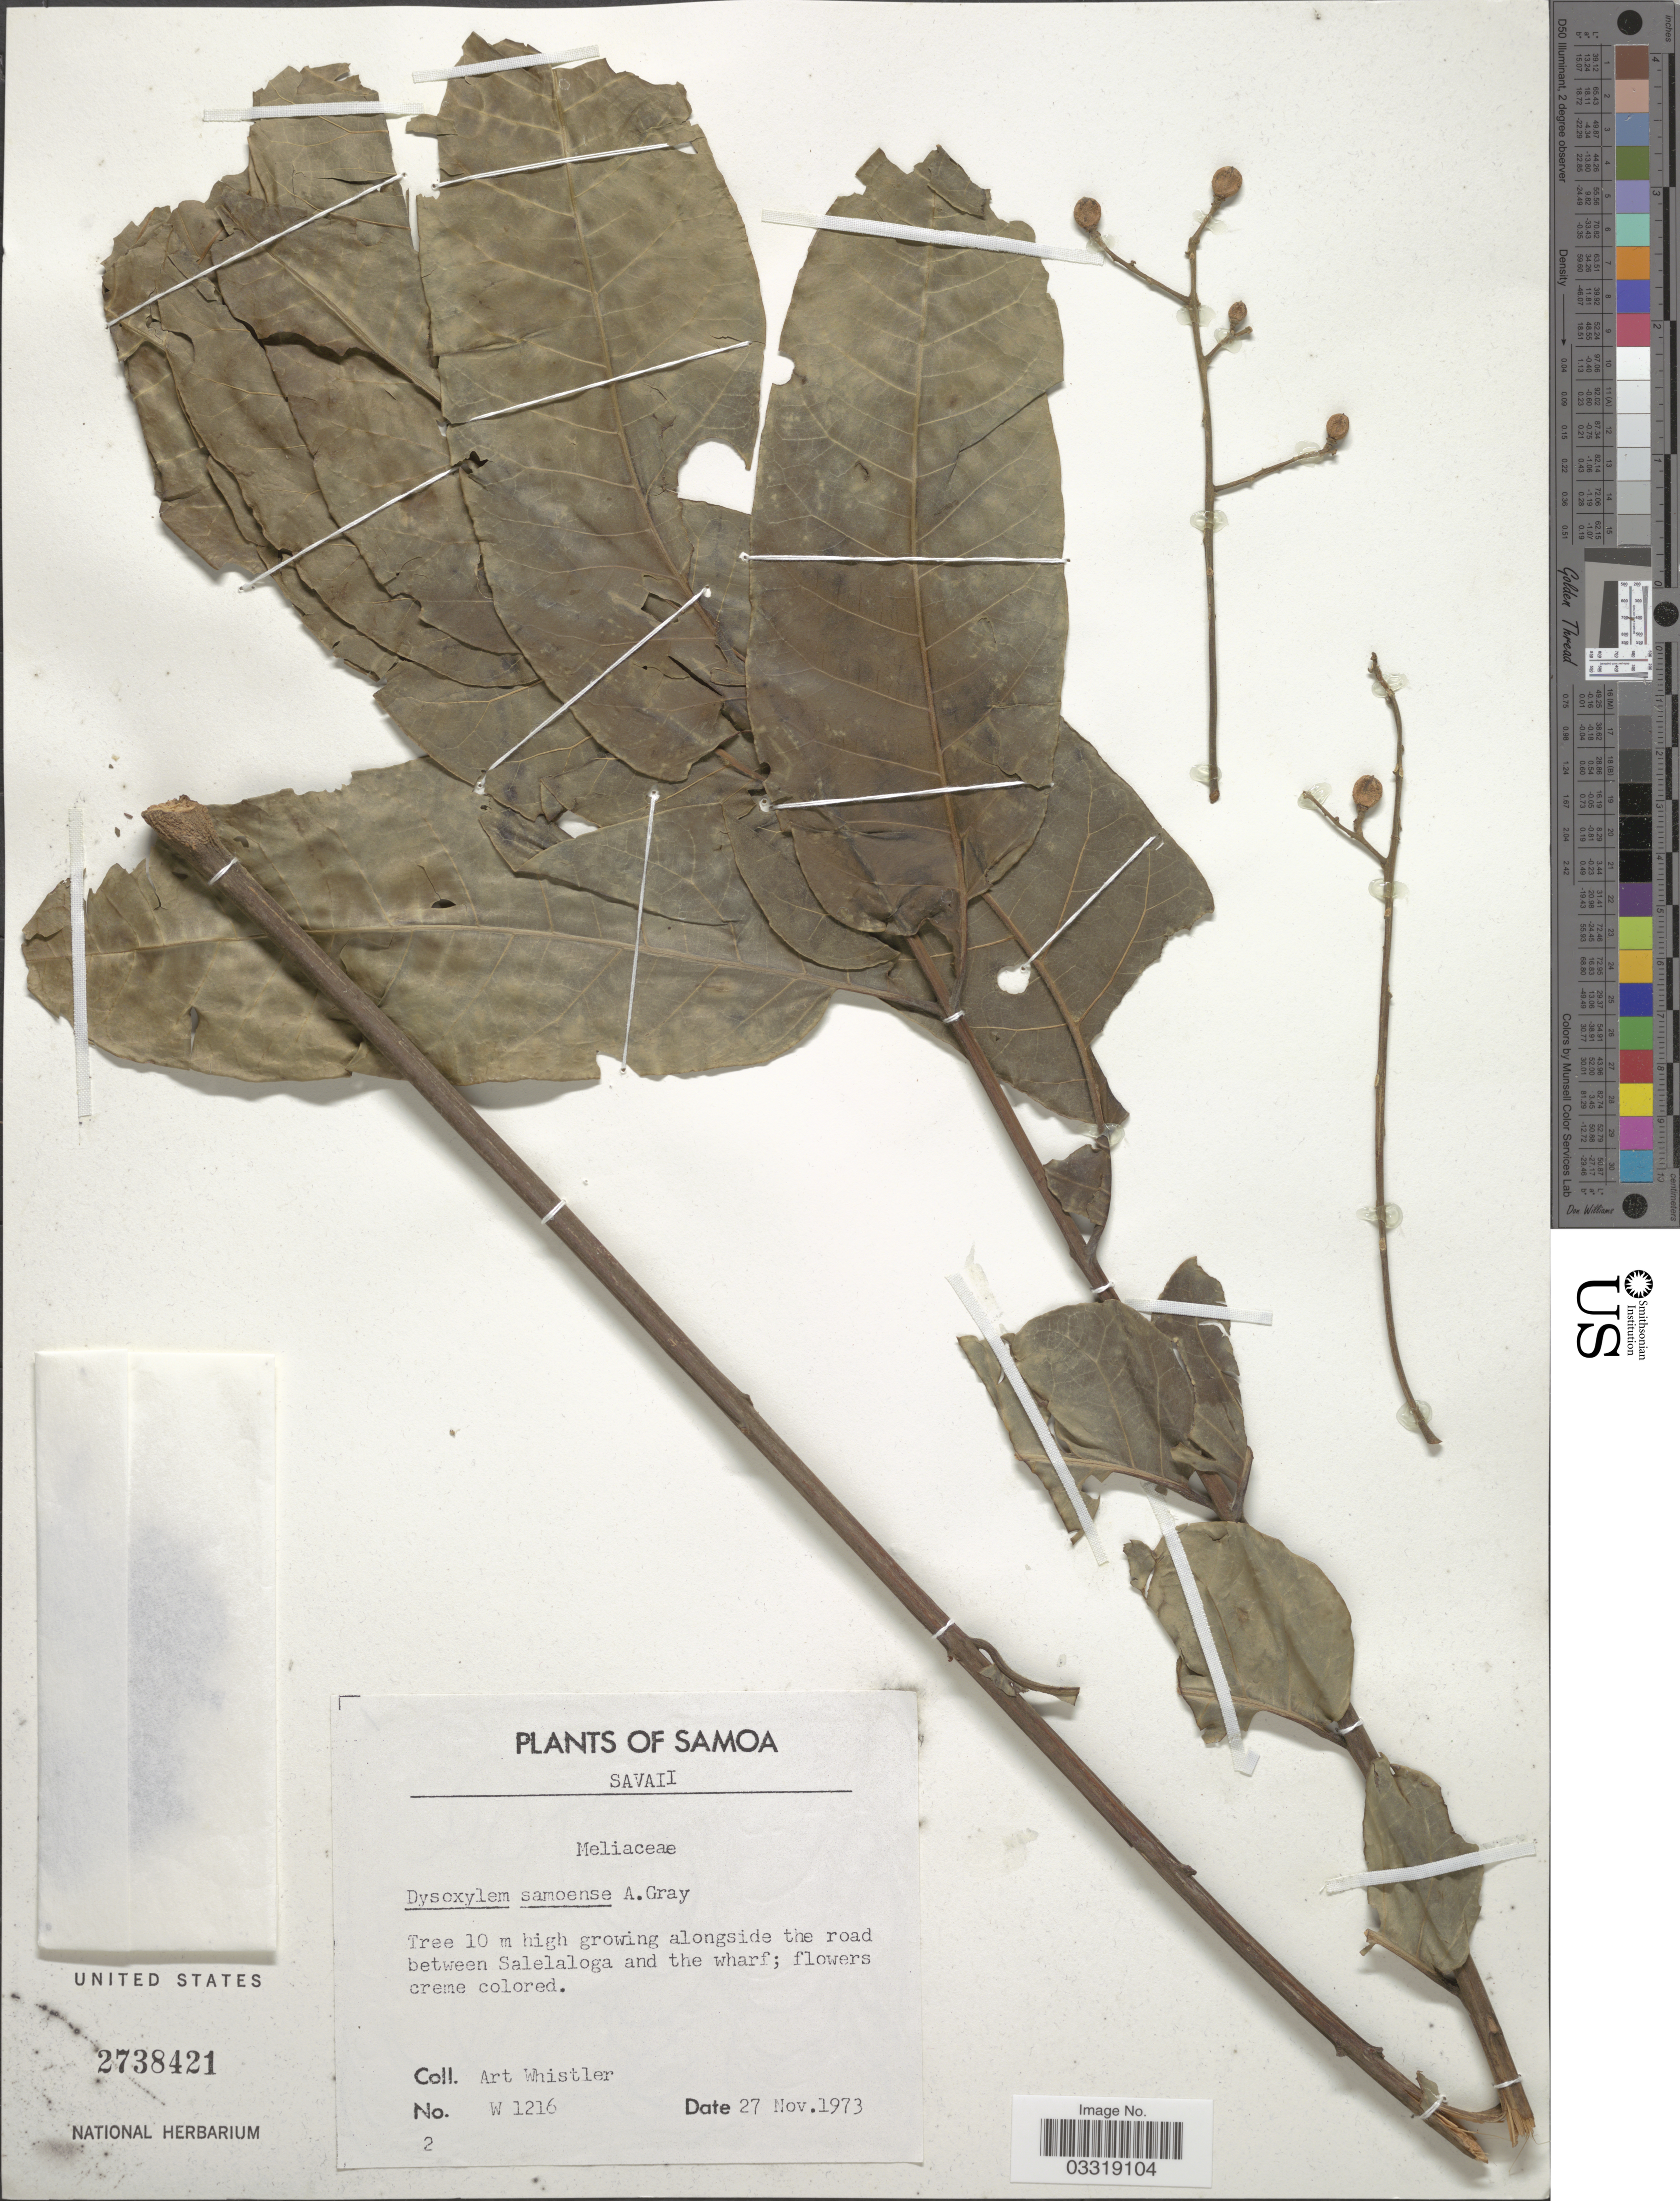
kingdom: Plantae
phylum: Tracheophyta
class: Magnoliopsida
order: Sapindales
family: Meliaceae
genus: Didymocheton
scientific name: Didymocheton alliaceus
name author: (G. Forst.) Mabb.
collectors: A. Whistler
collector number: W 1216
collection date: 1973-11-27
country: Samoa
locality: Samoa. Savaii. Alongside the road between Salelaloga and the wharf.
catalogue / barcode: US 2738421